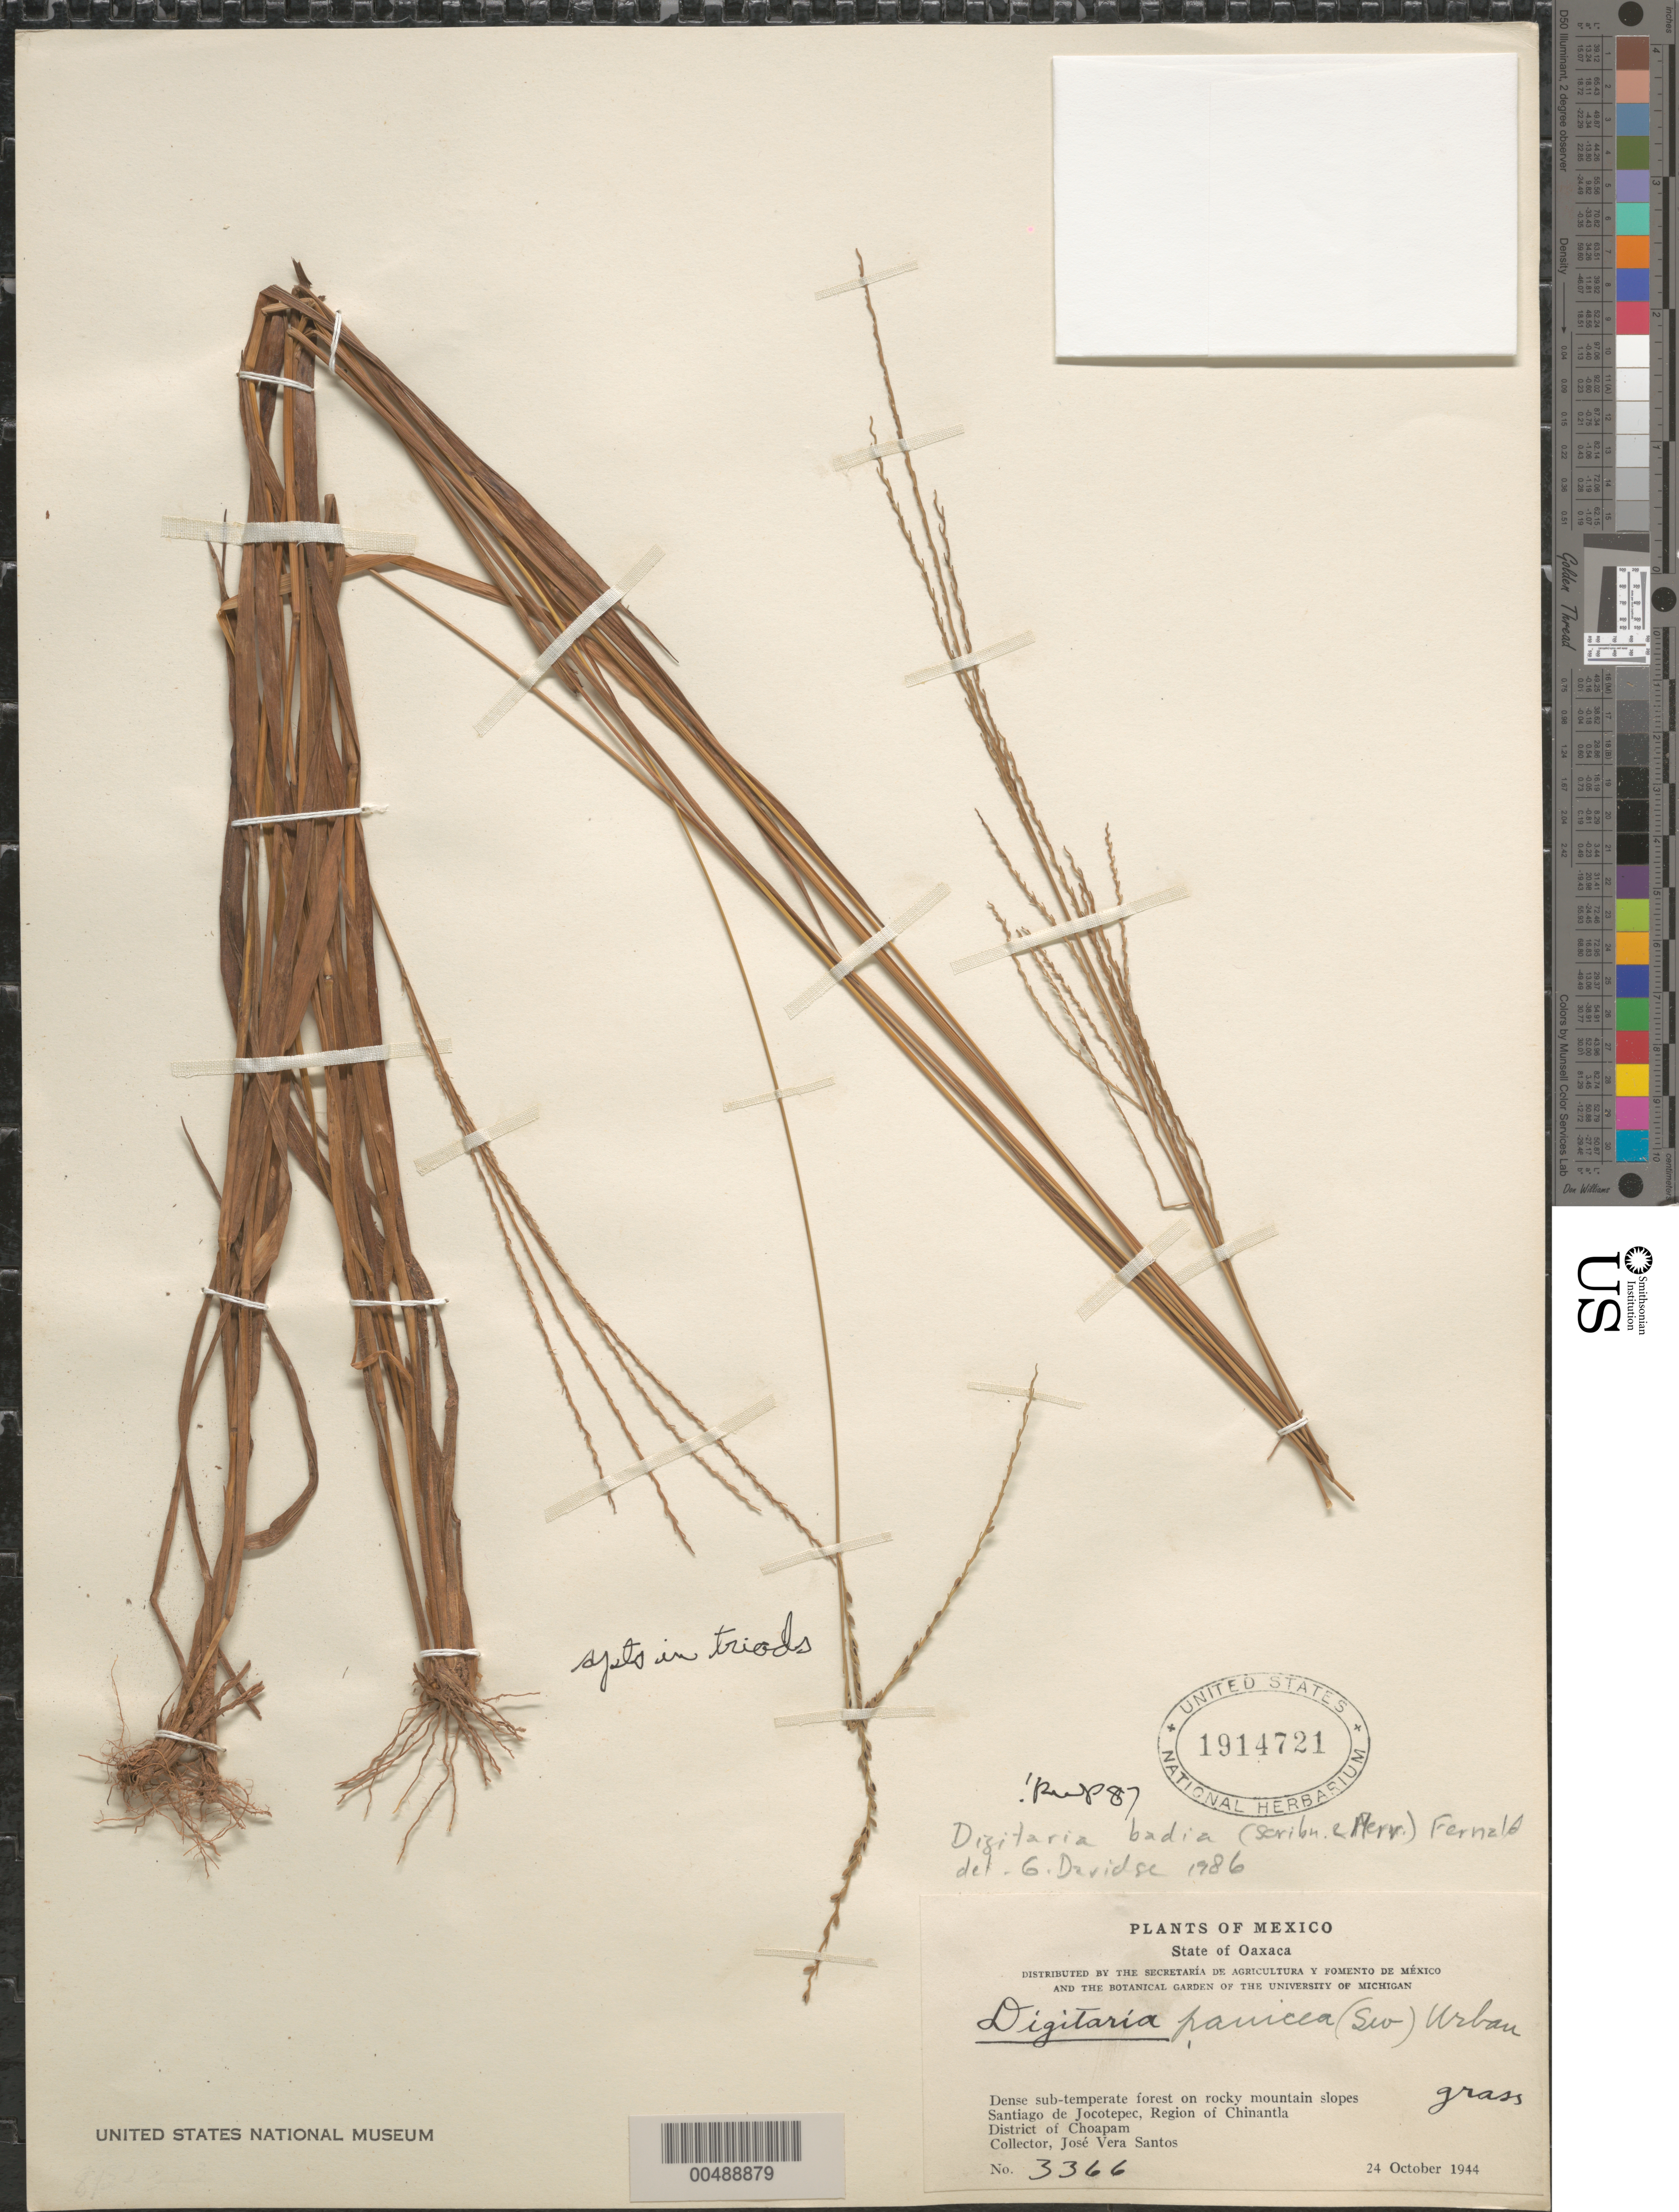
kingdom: Plantae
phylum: Tracheophyta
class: Liliopsida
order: Poales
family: Poaceae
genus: Digitaria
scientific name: Digitaria badia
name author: (Scribn. & Merr.) Fernald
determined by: Davidse, Gerrit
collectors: J. V. Santos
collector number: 3366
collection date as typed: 24 Oct 1944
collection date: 1944-10-24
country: Mexico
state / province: Oaxaca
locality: Santiago de Jocotepec, Region of Chinantla, Choapam Dist.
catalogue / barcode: US 1914721